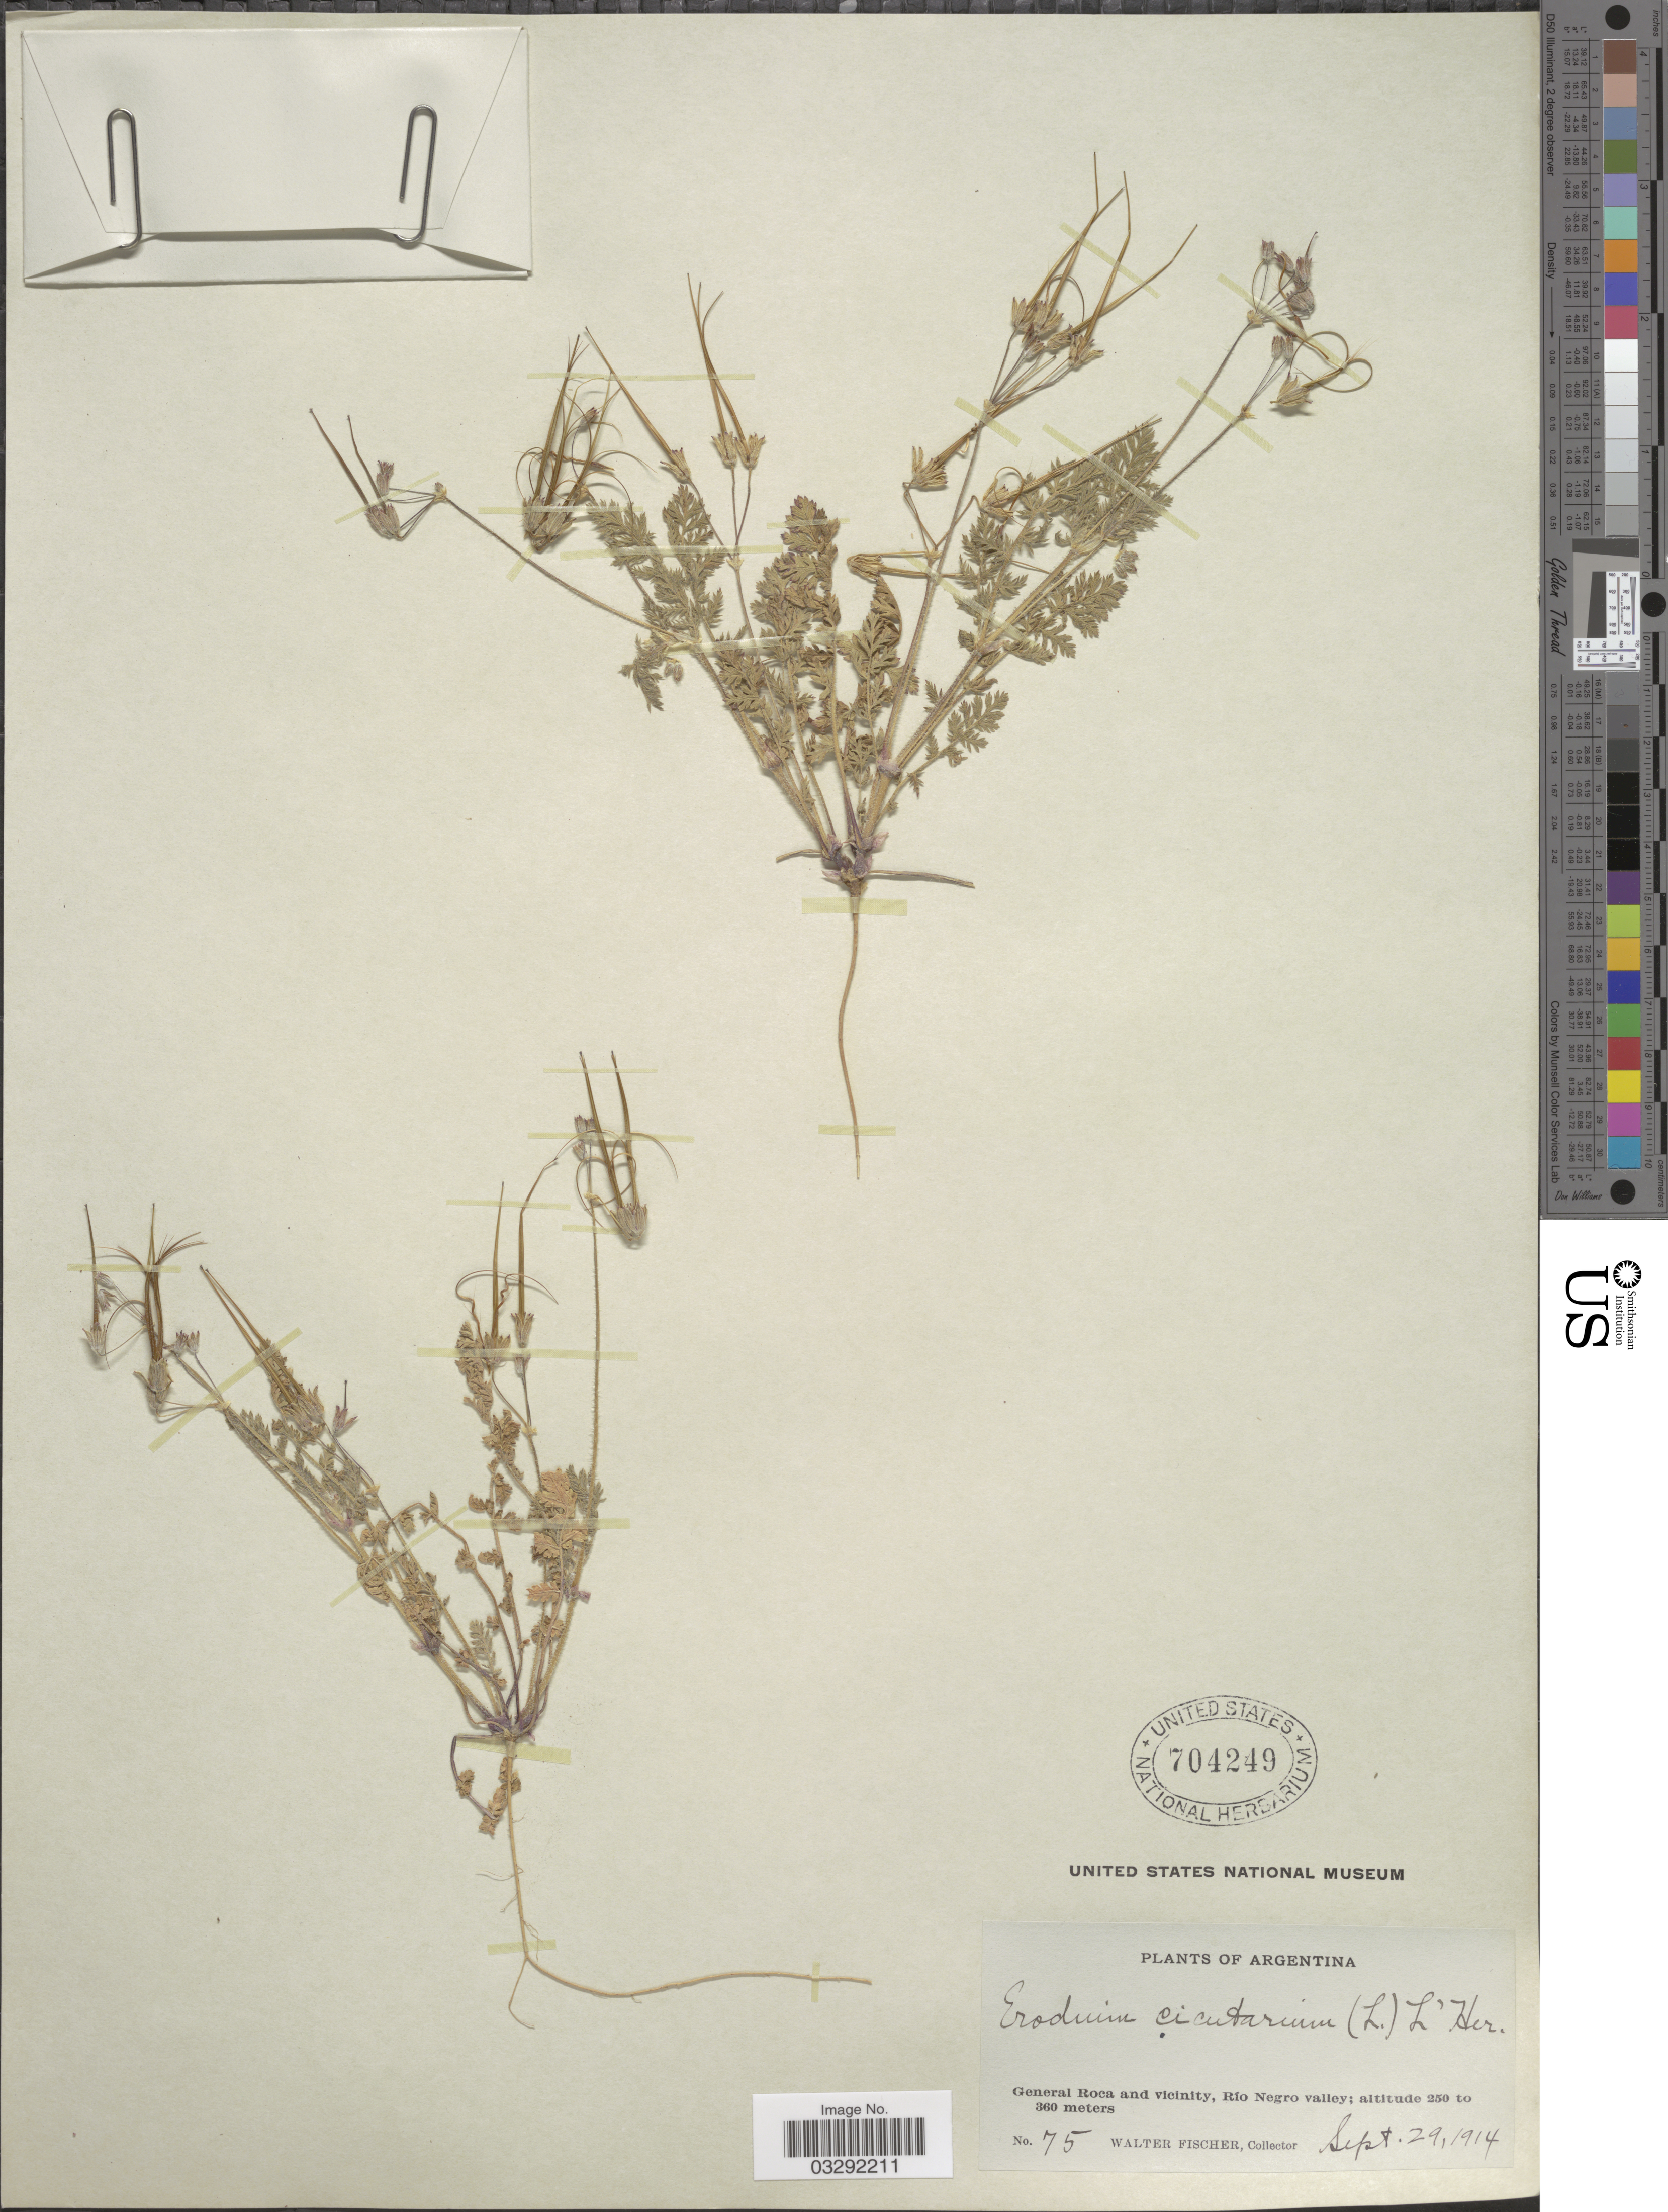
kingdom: Plantae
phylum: Tracheophyta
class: Magnoliopsida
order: Geraniales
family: Geraniaceae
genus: Erodium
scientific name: Erodium cicutarium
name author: (L.) L'Hér.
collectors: W. Fischer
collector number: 75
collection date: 1914-09-29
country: Argentina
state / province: Rio Negro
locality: General Roca and vicinity, Río Negro valley.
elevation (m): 250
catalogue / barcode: US 704249